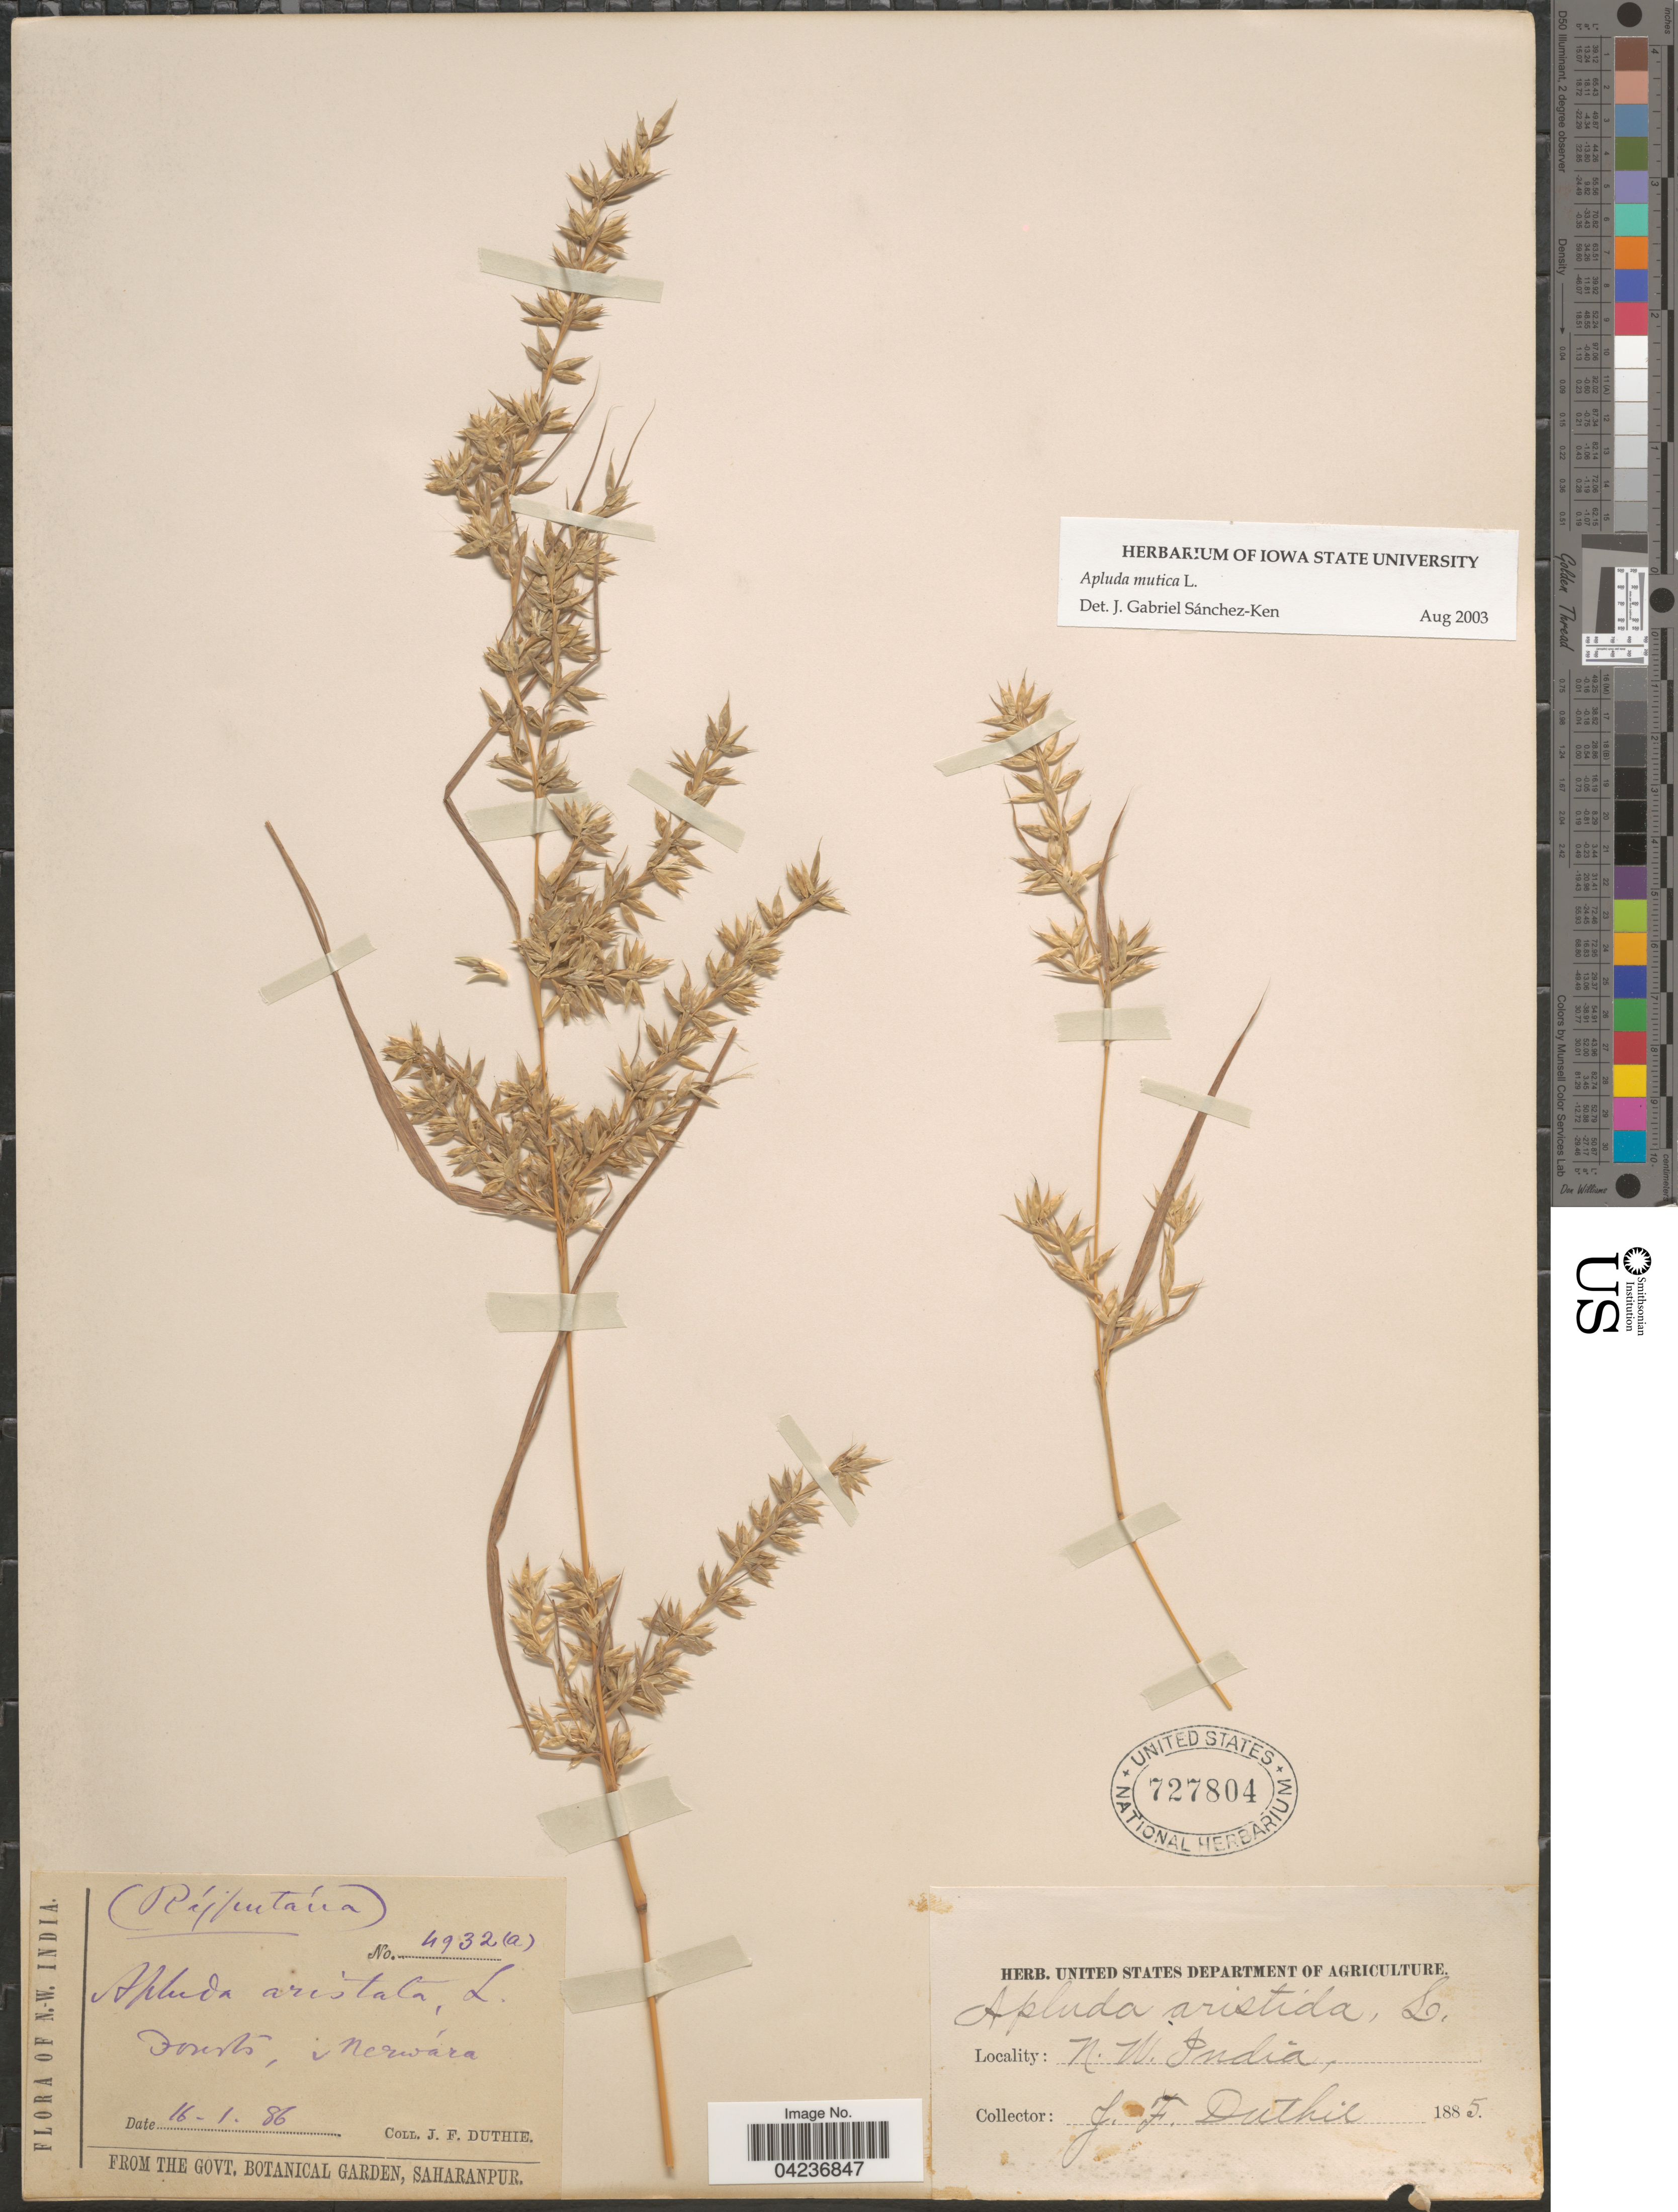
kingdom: Plantae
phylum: Tracheophyta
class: Liliopsida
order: Poales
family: Poaceae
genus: Apluda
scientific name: Apluda mutica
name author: L.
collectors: J. F. Duthie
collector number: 4932(a)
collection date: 1885-01-16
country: India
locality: N. W. India. Forests, Nerwára.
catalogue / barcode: US 727804